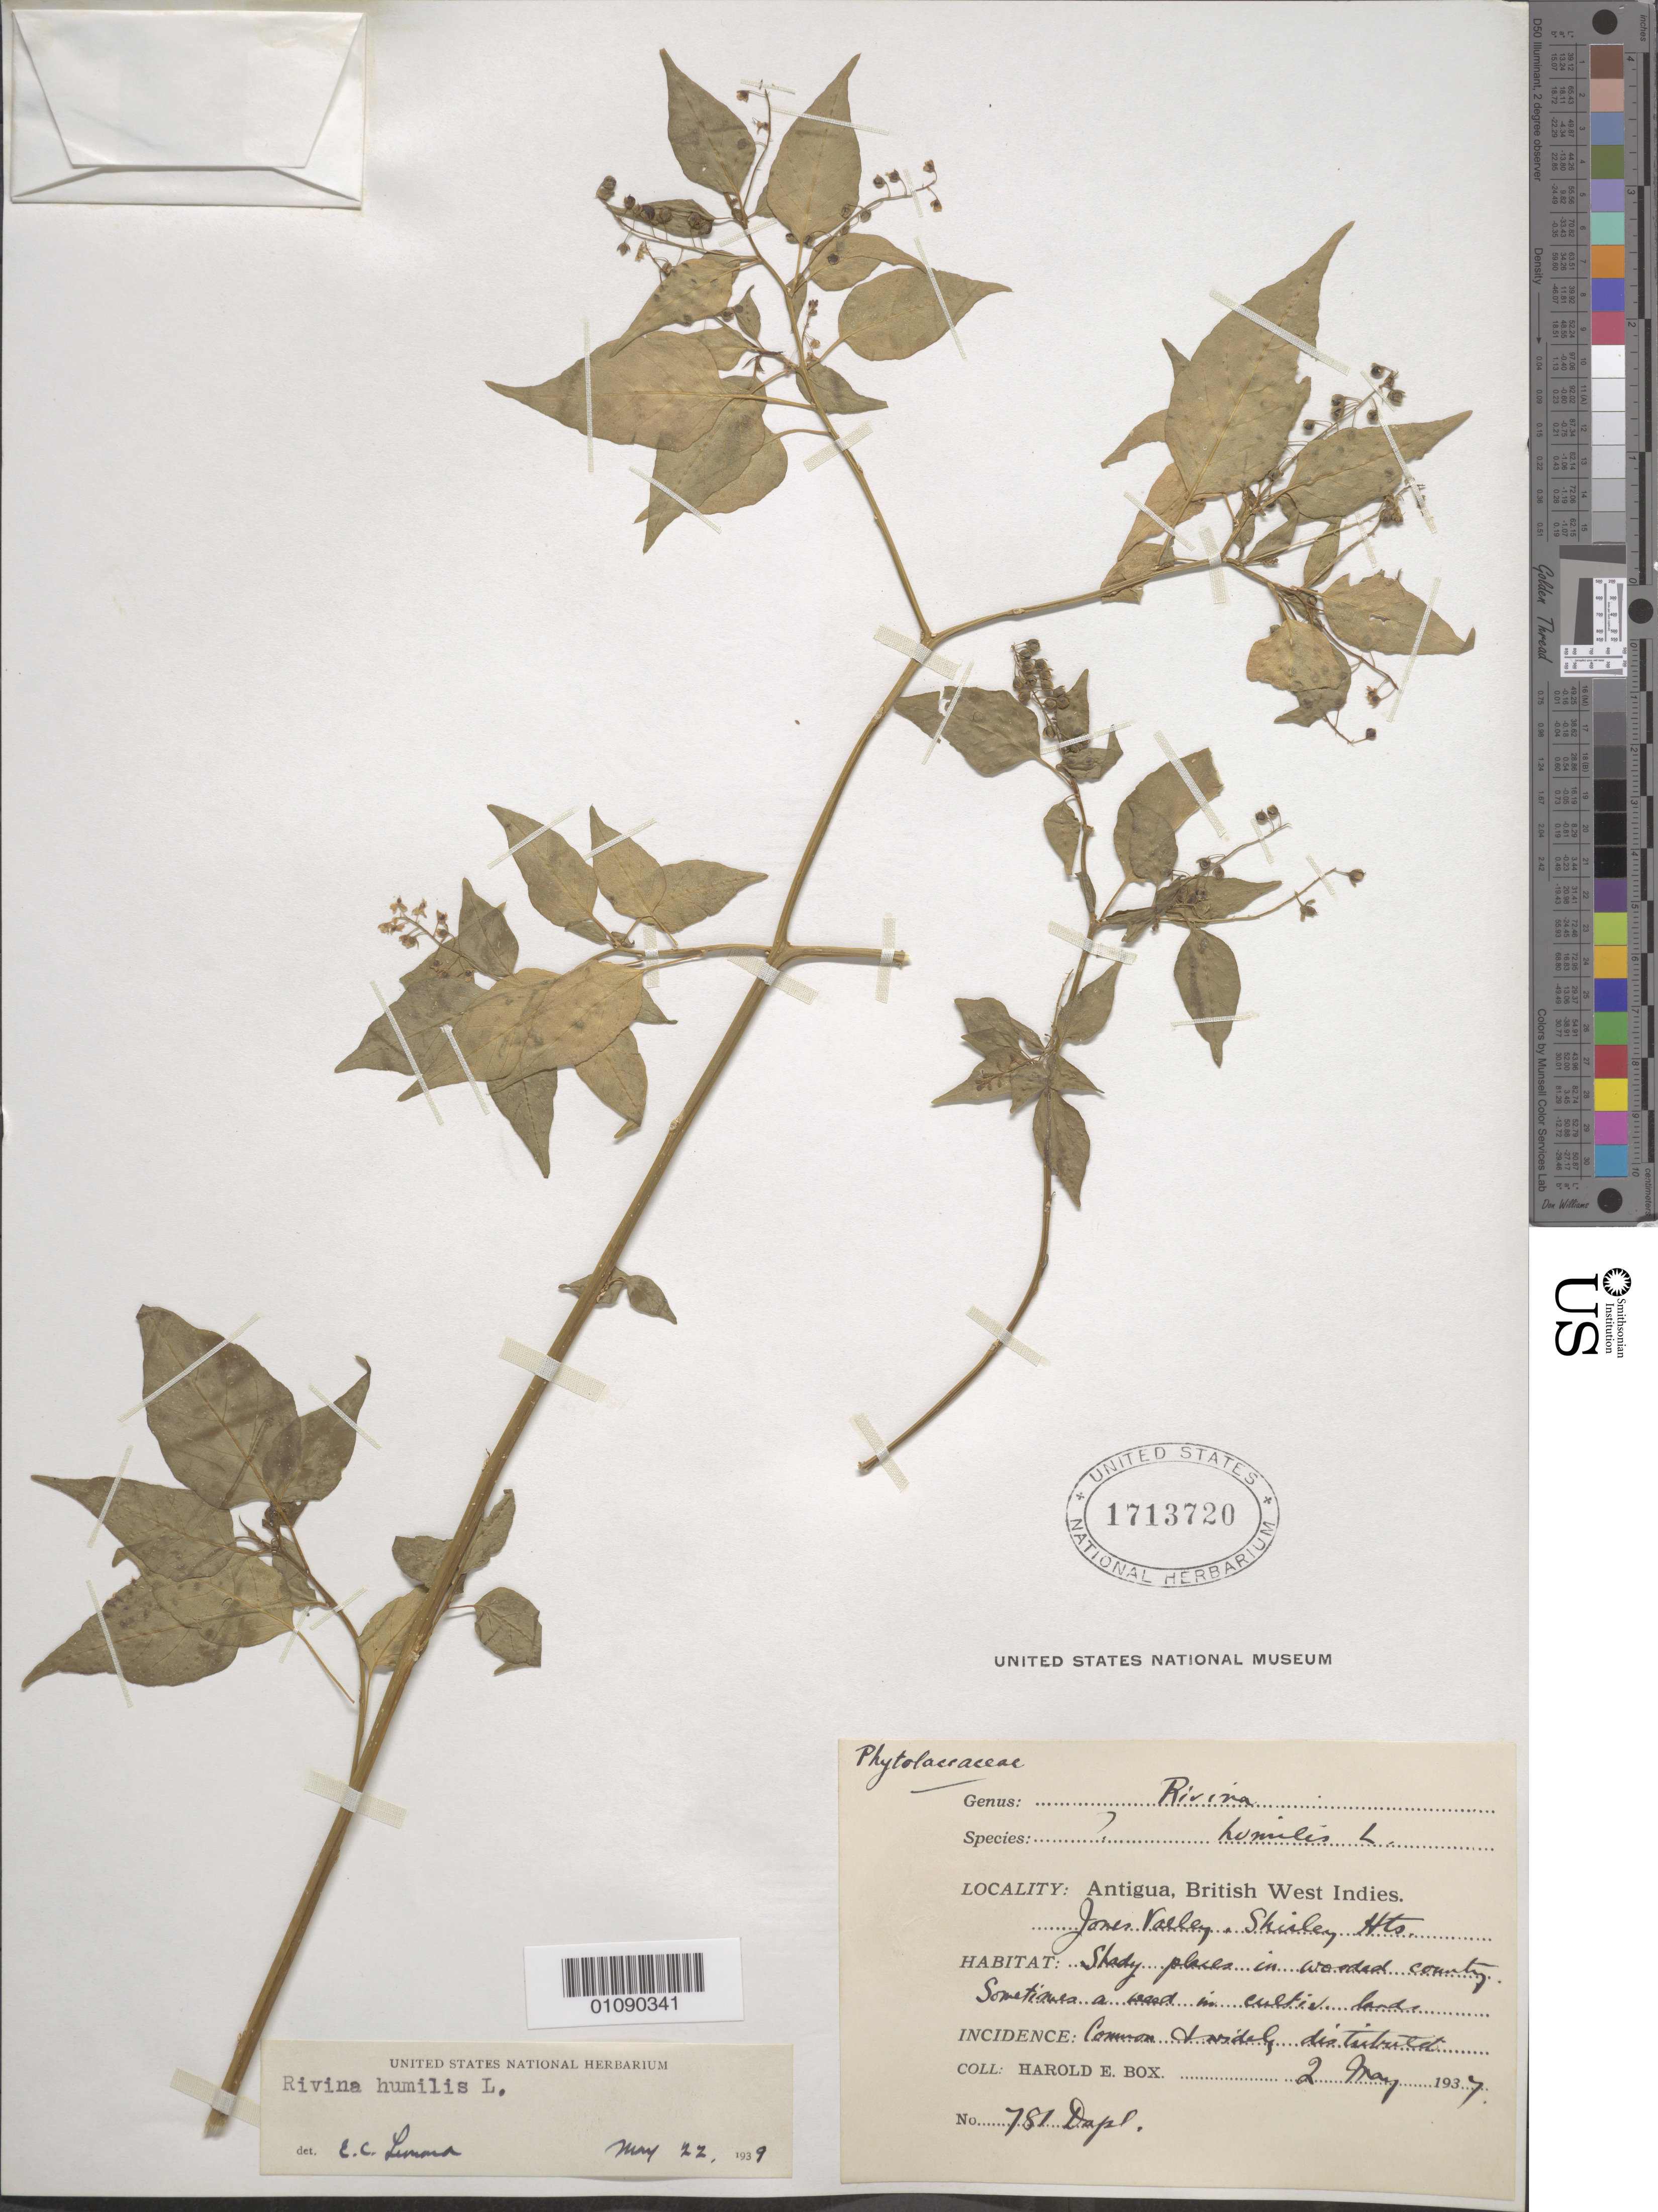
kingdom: Plantae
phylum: Tracheophyta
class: Magnoliopsida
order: Caryophyllales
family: Phytolaccaceae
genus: Rivina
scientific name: Rivina humilis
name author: L.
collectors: H. E. Box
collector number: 781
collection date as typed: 02 May 1937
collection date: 1937-05-02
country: Antigua and Barbuda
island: Antigua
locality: Jones Valley, Shirley Hts.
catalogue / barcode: US 1713720